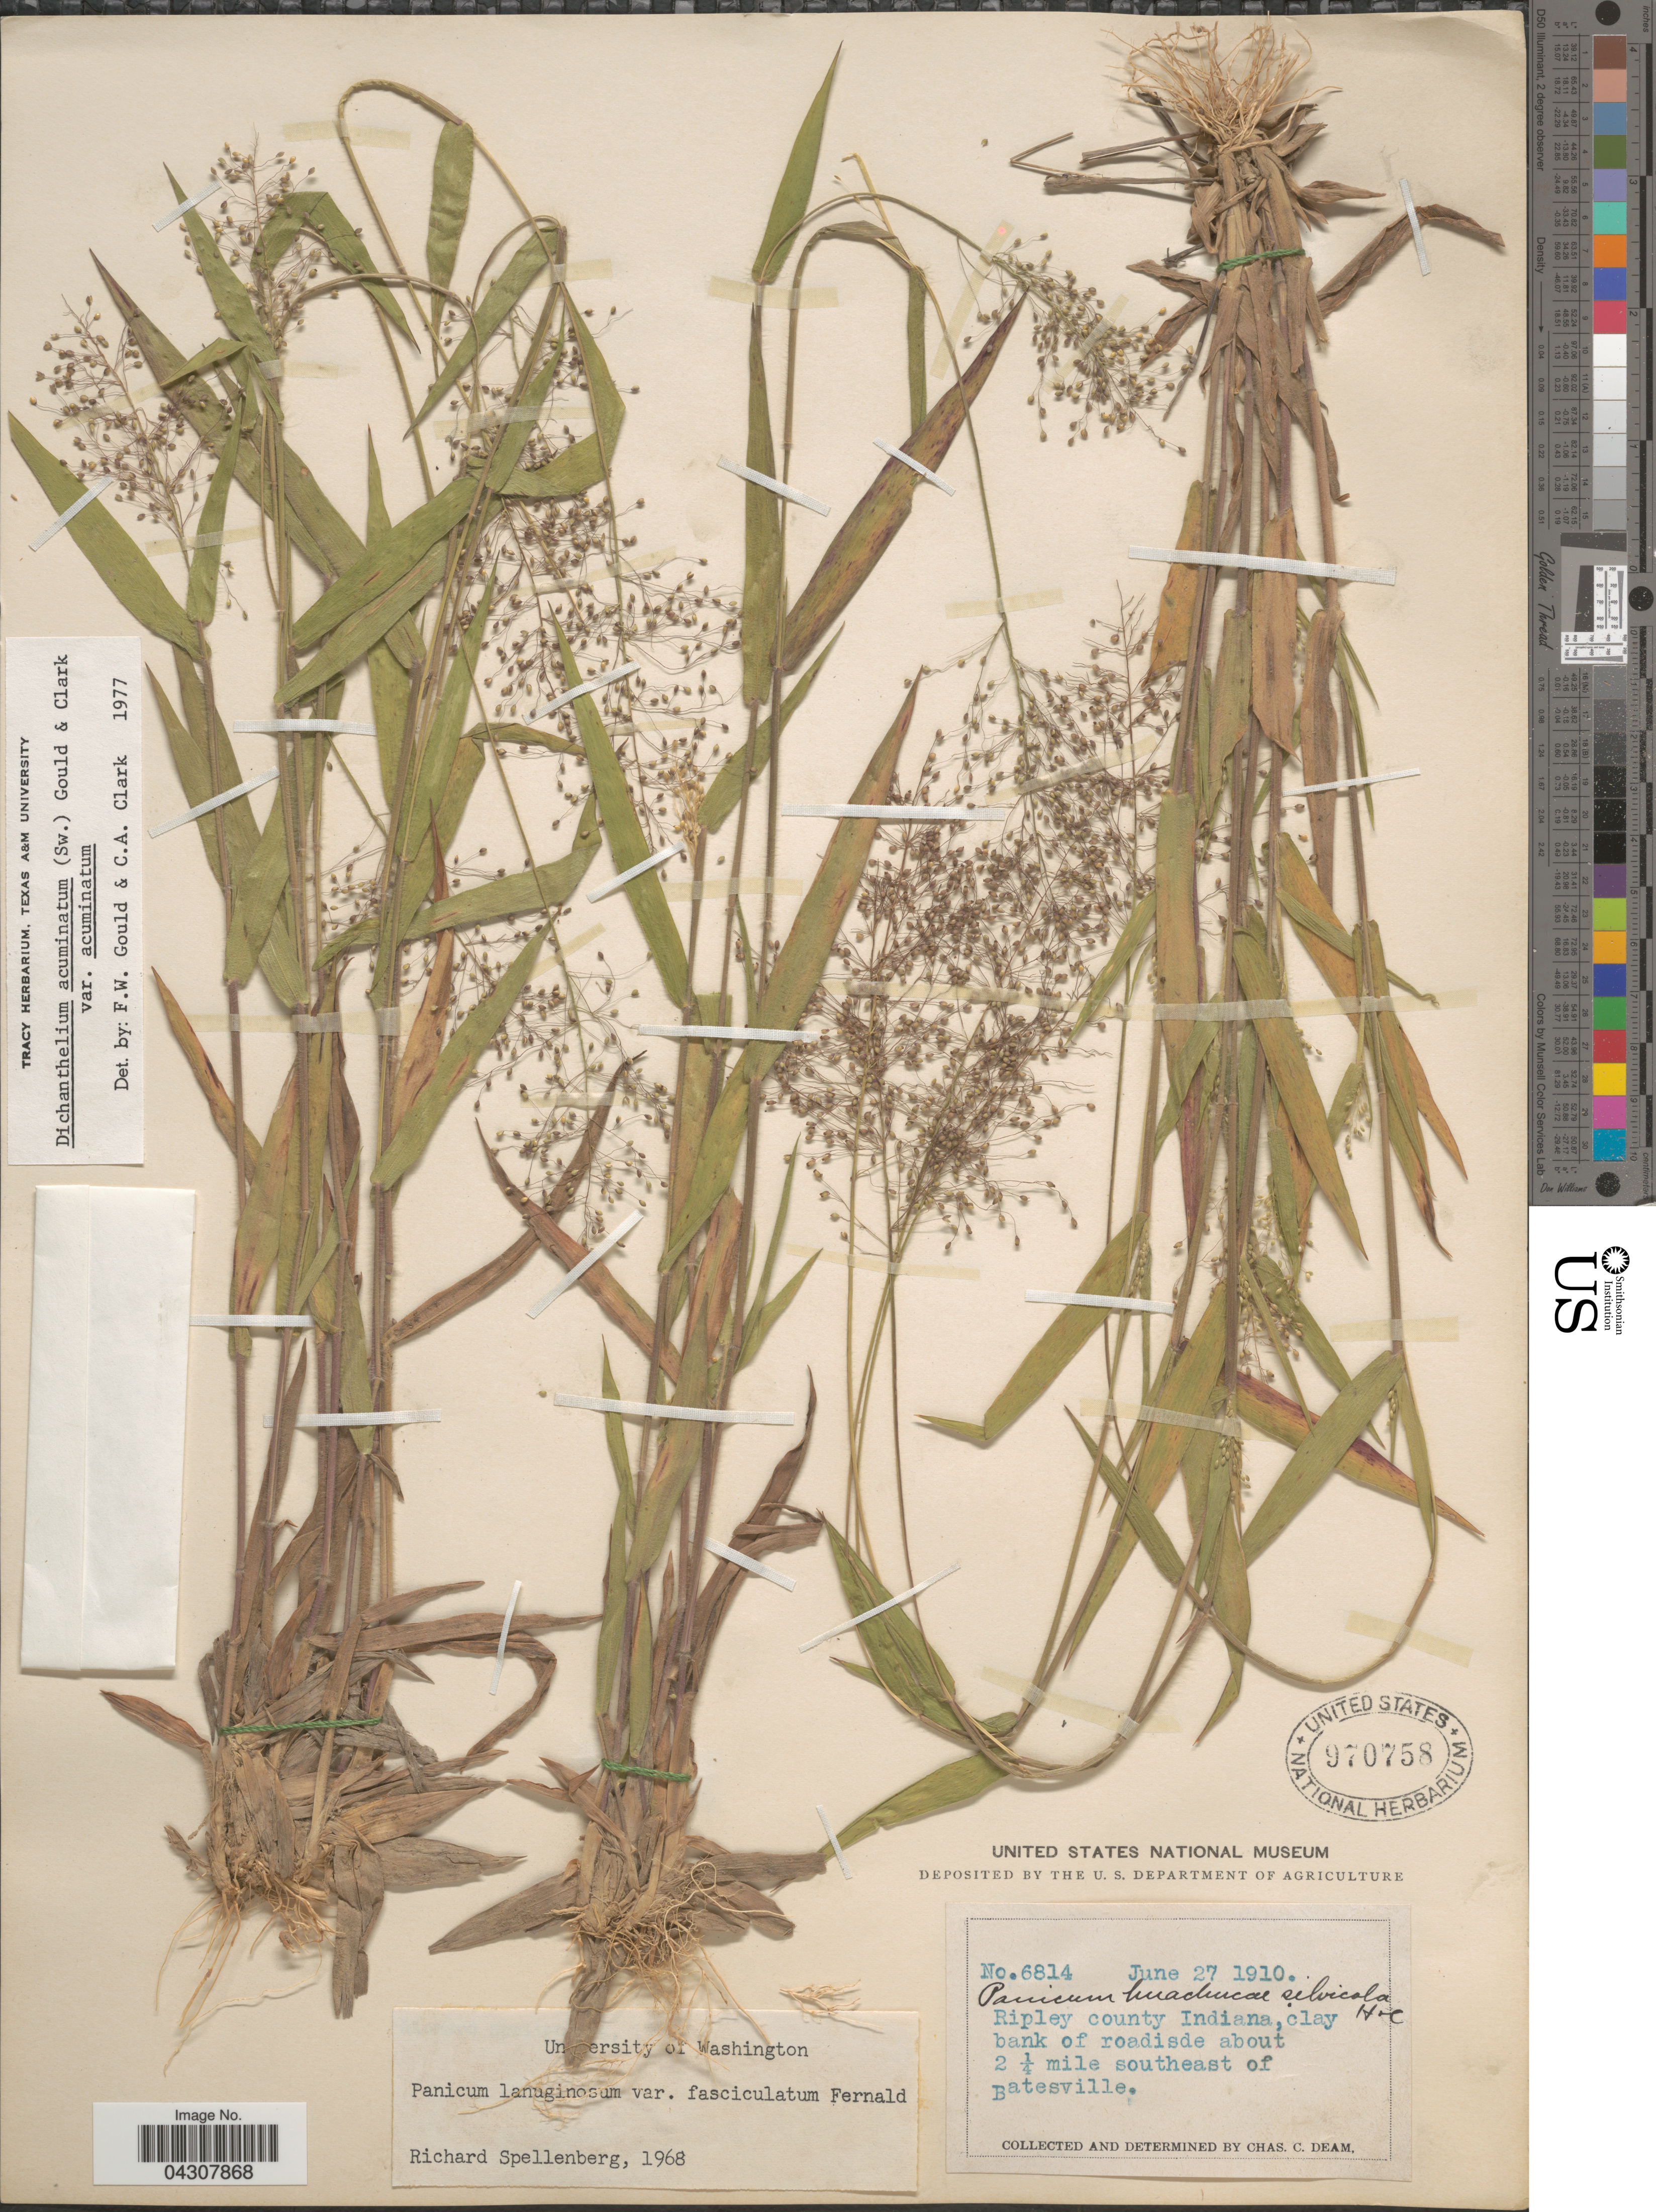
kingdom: Plantae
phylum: Tracheophyta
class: Liliopsida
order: Poales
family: Poaceae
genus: Dichanthelium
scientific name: Dichanthelium acuminatum var. acuminatum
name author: (Sw.) Gould & C.A. Clark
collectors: C. C. Deam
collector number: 6814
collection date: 1910-06-27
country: United States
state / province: Indiana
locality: Ripley county, clay bank of roadside about 2¼ mile southeast of Batesville.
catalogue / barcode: US 970758